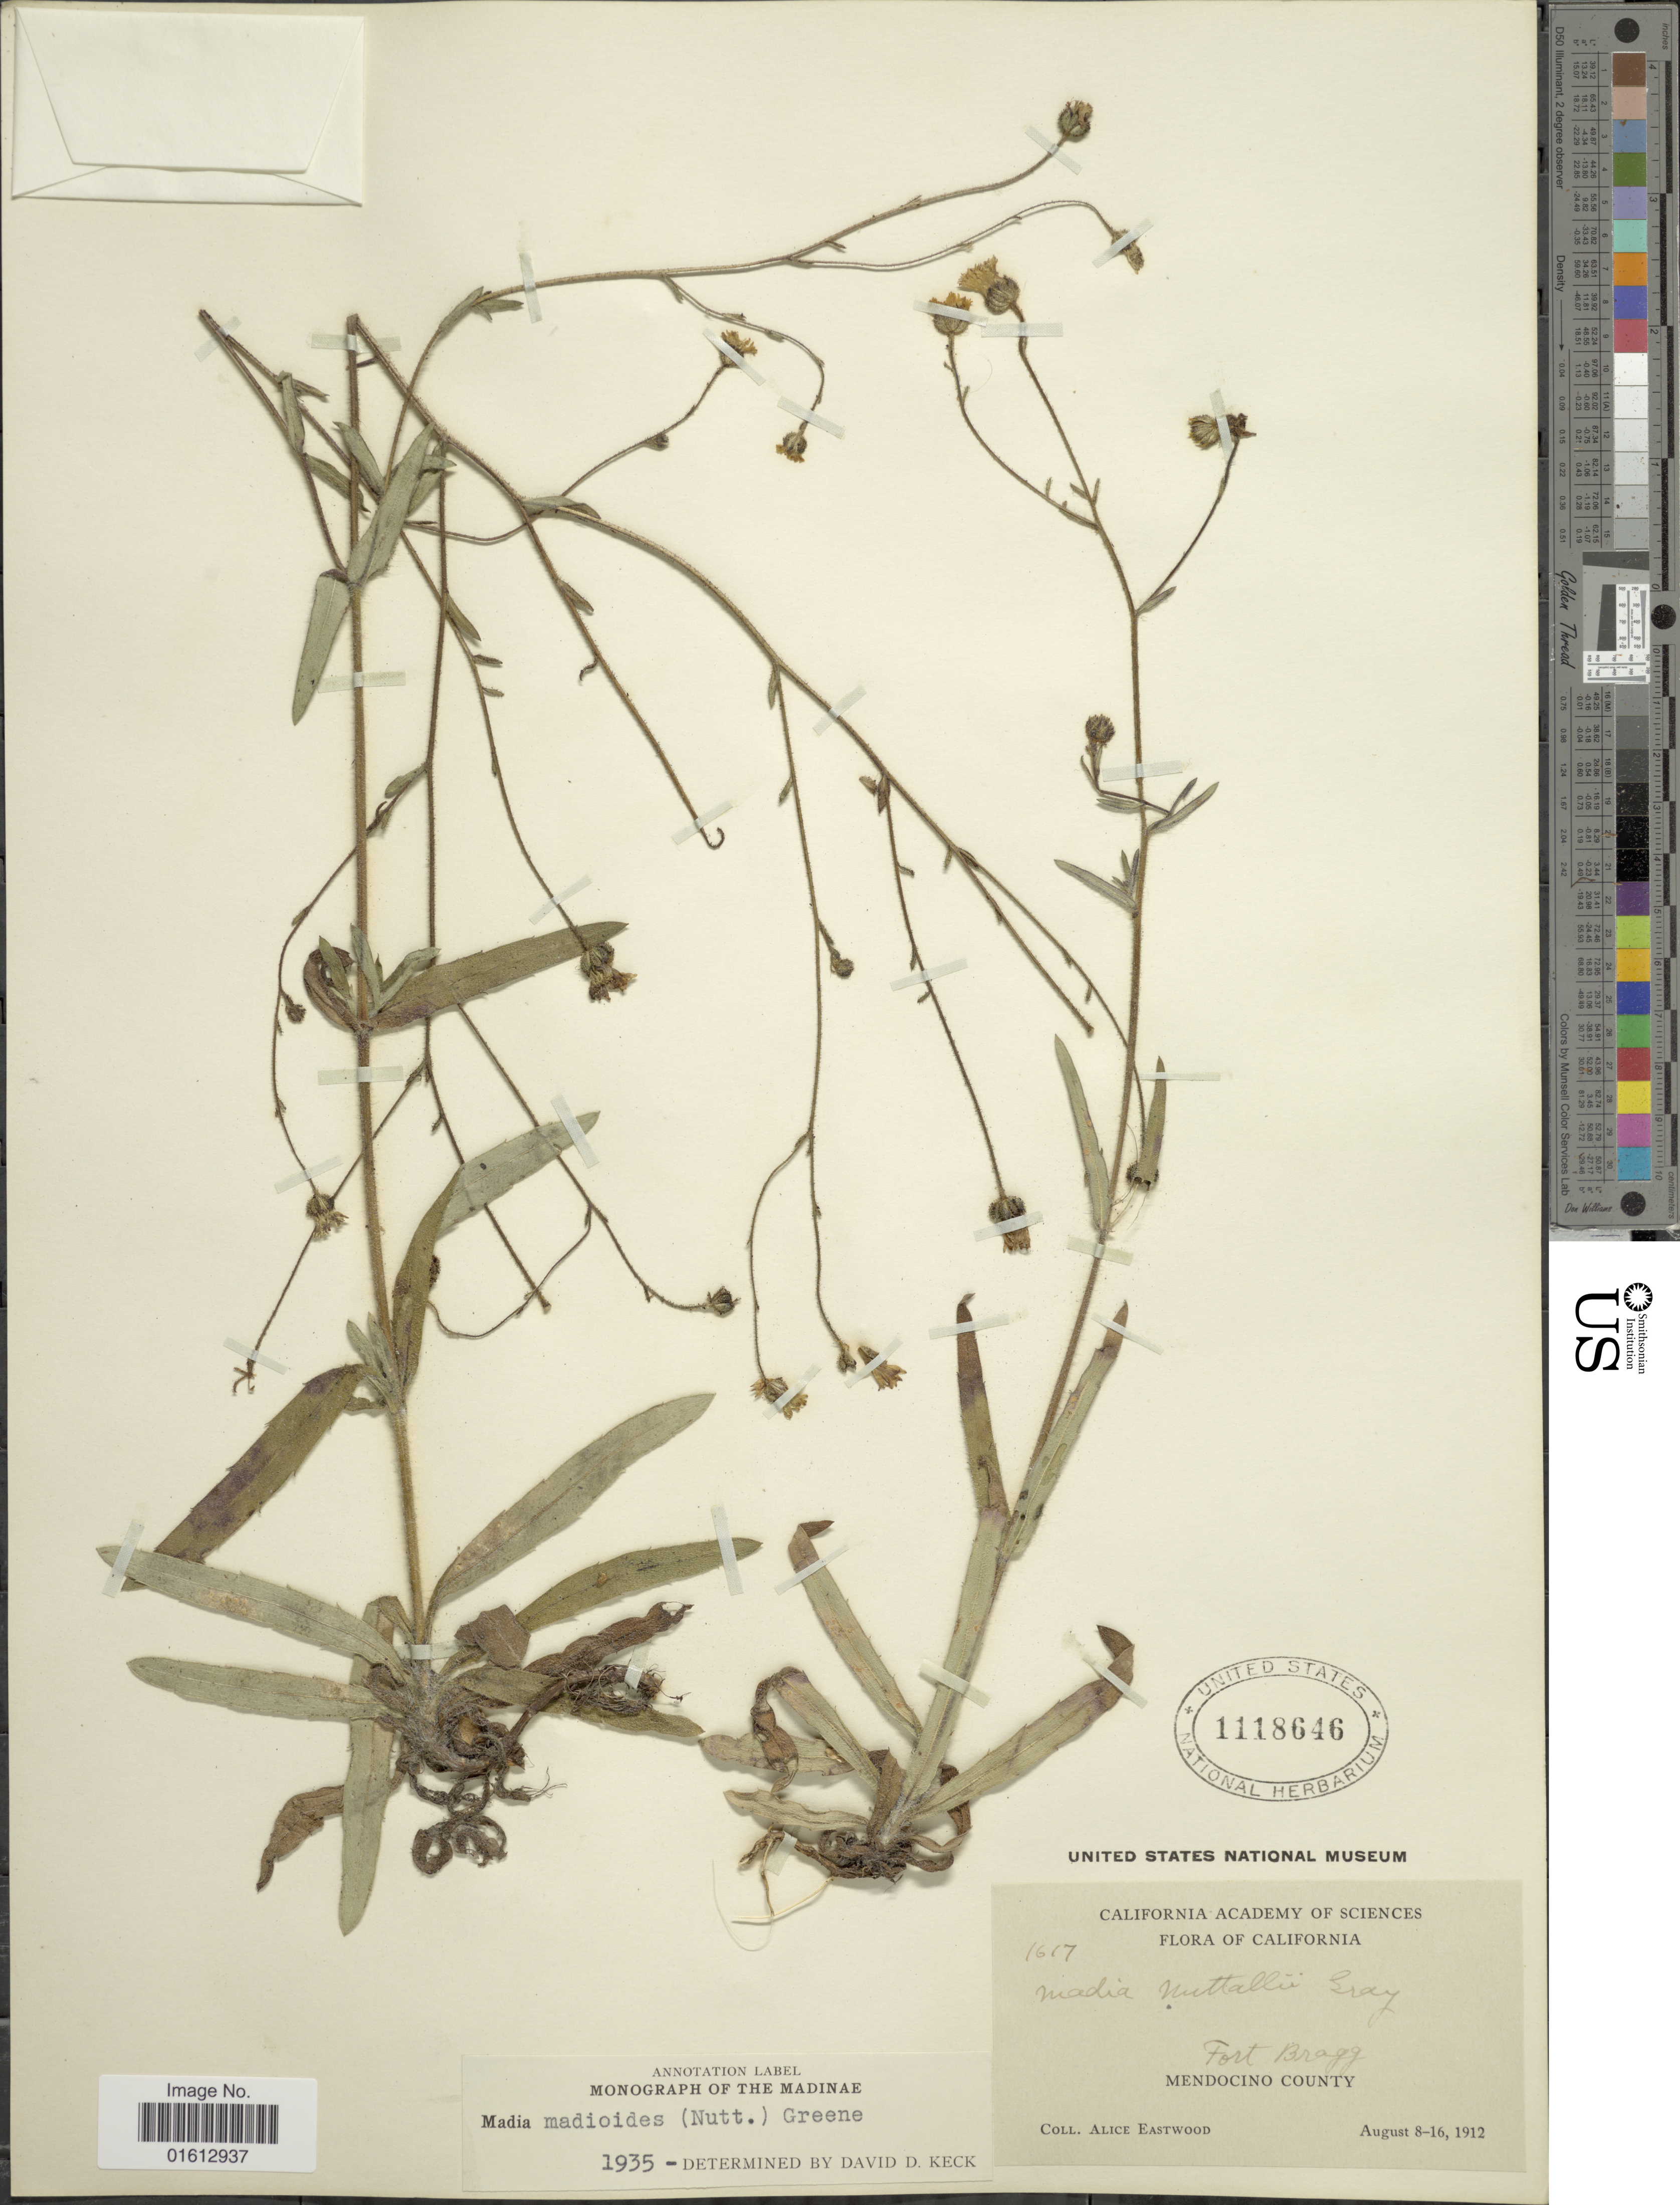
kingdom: Plantae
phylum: Tracheophyta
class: Magnoliopsida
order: Asterales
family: Asteraceae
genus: Madia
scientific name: Madia madioides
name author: (Nutt.) Greene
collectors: A. Eastwood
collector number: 1617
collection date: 1912-08-08/1912-08-16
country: United States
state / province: California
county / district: Mendocino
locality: Mendocino County, Fort Bragg.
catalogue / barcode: US 1118646